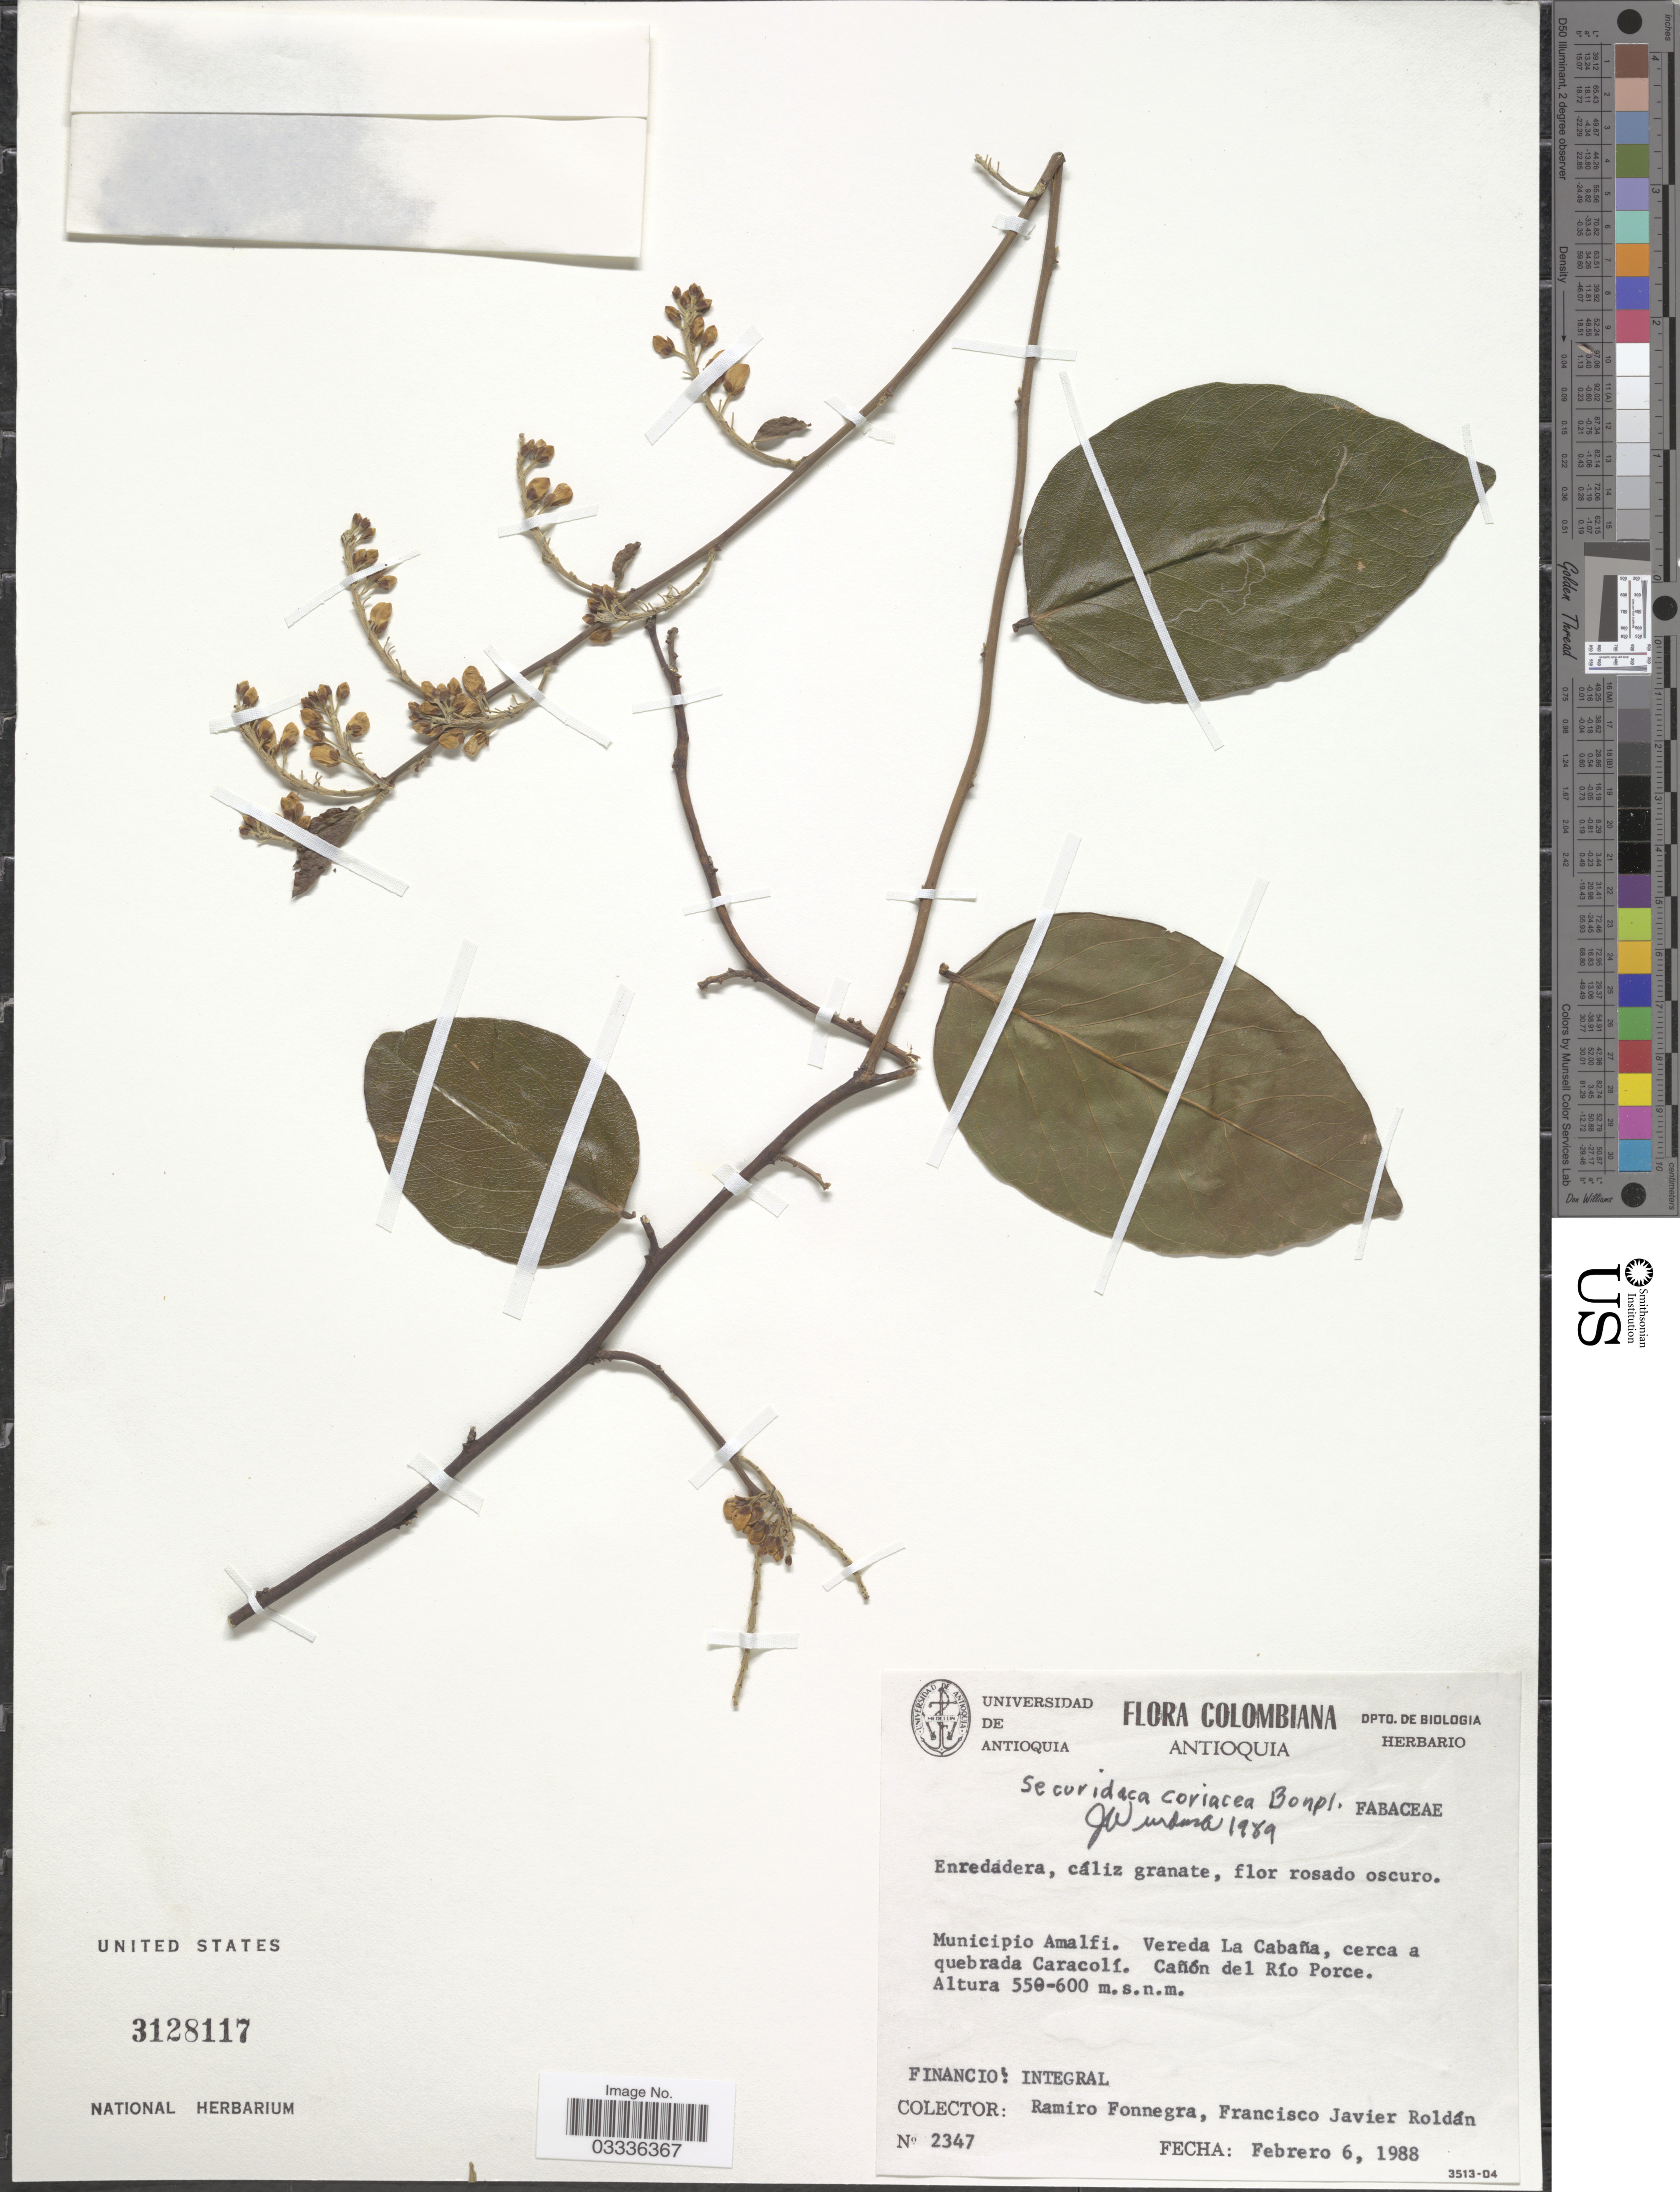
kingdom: Plantae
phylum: Tracheophyta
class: Magnoliopsida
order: Fabales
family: Polygalaceae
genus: Securidaca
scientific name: Securidaca coriacea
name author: Bonpl. ex Steud.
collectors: R. Fonnegra & F. J. Roldán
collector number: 2347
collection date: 1988-02-06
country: Colombia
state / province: Antioquia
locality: Municipio Amalfi. Vereda La Cabaña, cerca a quebrada Caracolí. Cañón del Río Porce.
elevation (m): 550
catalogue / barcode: US 3128117